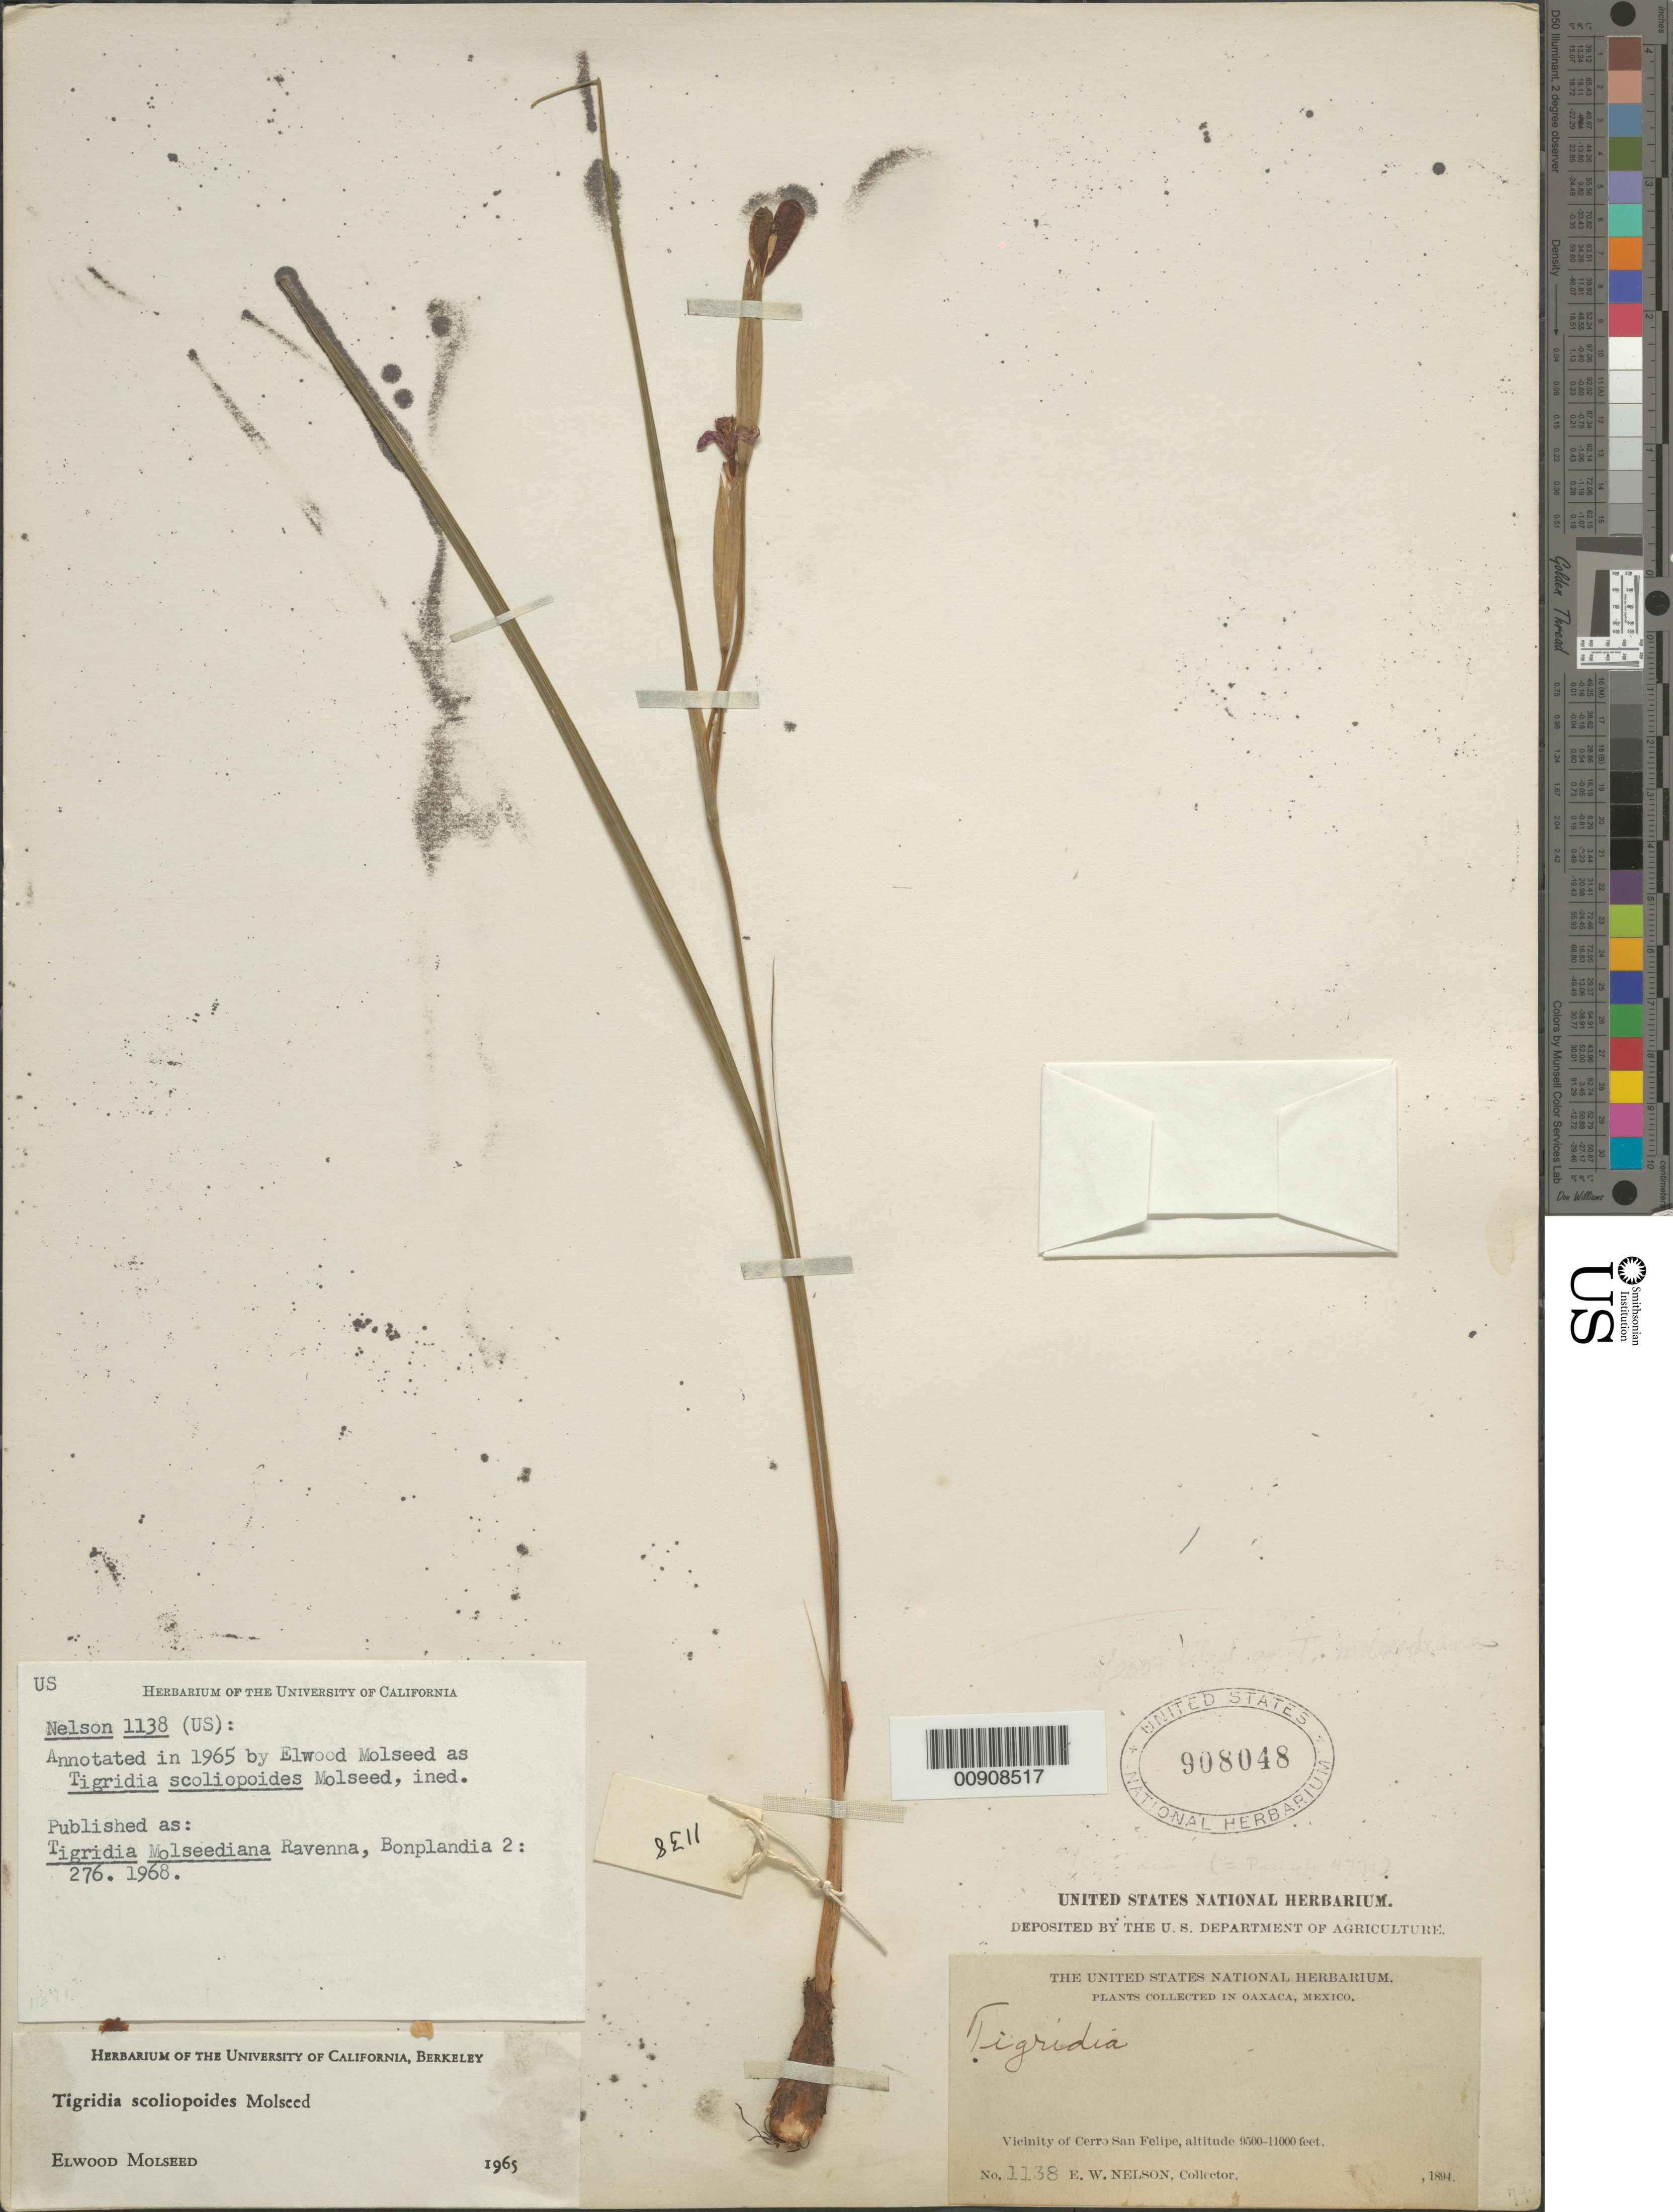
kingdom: Plantae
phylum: Tracheophyta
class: Liliopsida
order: Asparagales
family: Iridaceae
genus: Tigridia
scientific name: Tigridia molseediana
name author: Ravenna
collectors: E. W. Nelson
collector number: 1138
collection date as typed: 1894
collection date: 1894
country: Mexico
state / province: Oaxaca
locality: Vicinity of Cerro San Felipe, Oaxaca.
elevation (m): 2896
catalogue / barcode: US 908048